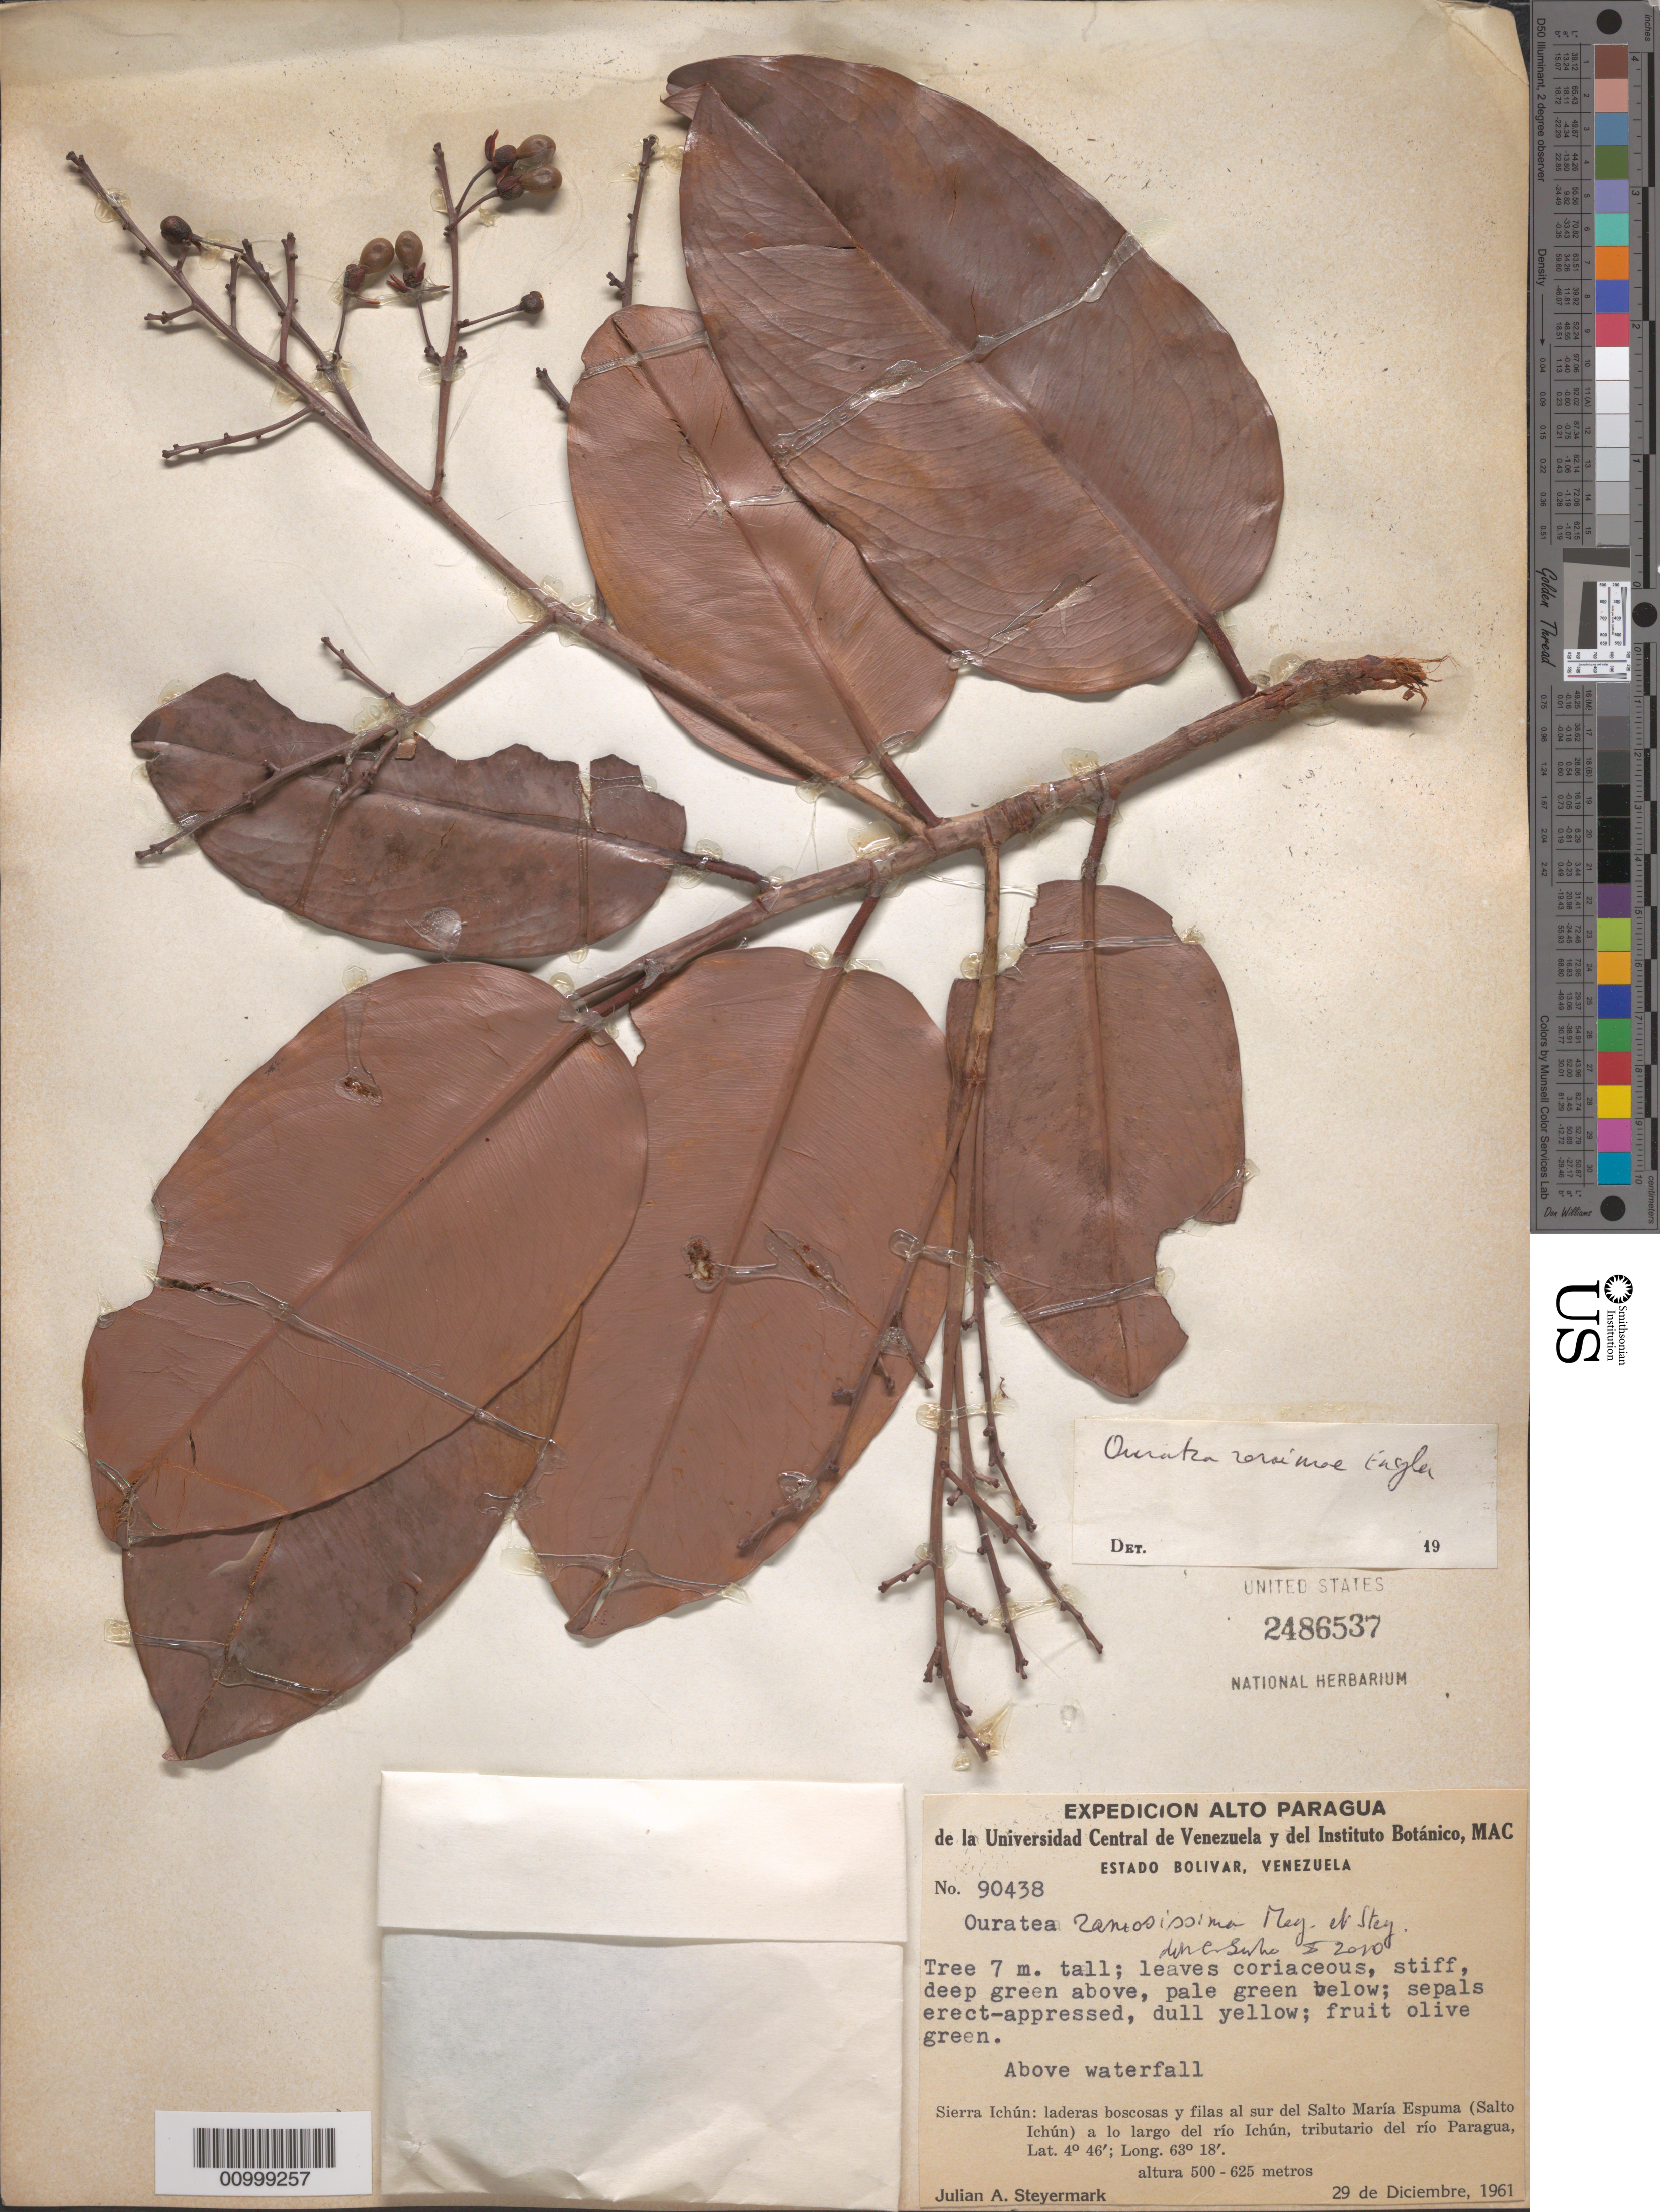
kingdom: Plantae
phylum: Tracheophyta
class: Magnoliopsida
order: Malpighiales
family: Ochnaceae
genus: Ouratea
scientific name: Ouratea ramosissima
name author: Maguire & Steyerm.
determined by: Sastre, C. H. L.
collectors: J. Steyermark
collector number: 90438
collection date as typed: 29-Dec-61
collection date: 1961-12-29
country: Venezuela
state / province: Bolívar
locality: Sierra Ichún: Salto María Espuma (Salto Ichún) del Río Ichún (tributary of río Paragua)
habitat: Laderas boscosas y filas; above waterfall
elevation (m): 500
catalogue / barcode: US 2486537